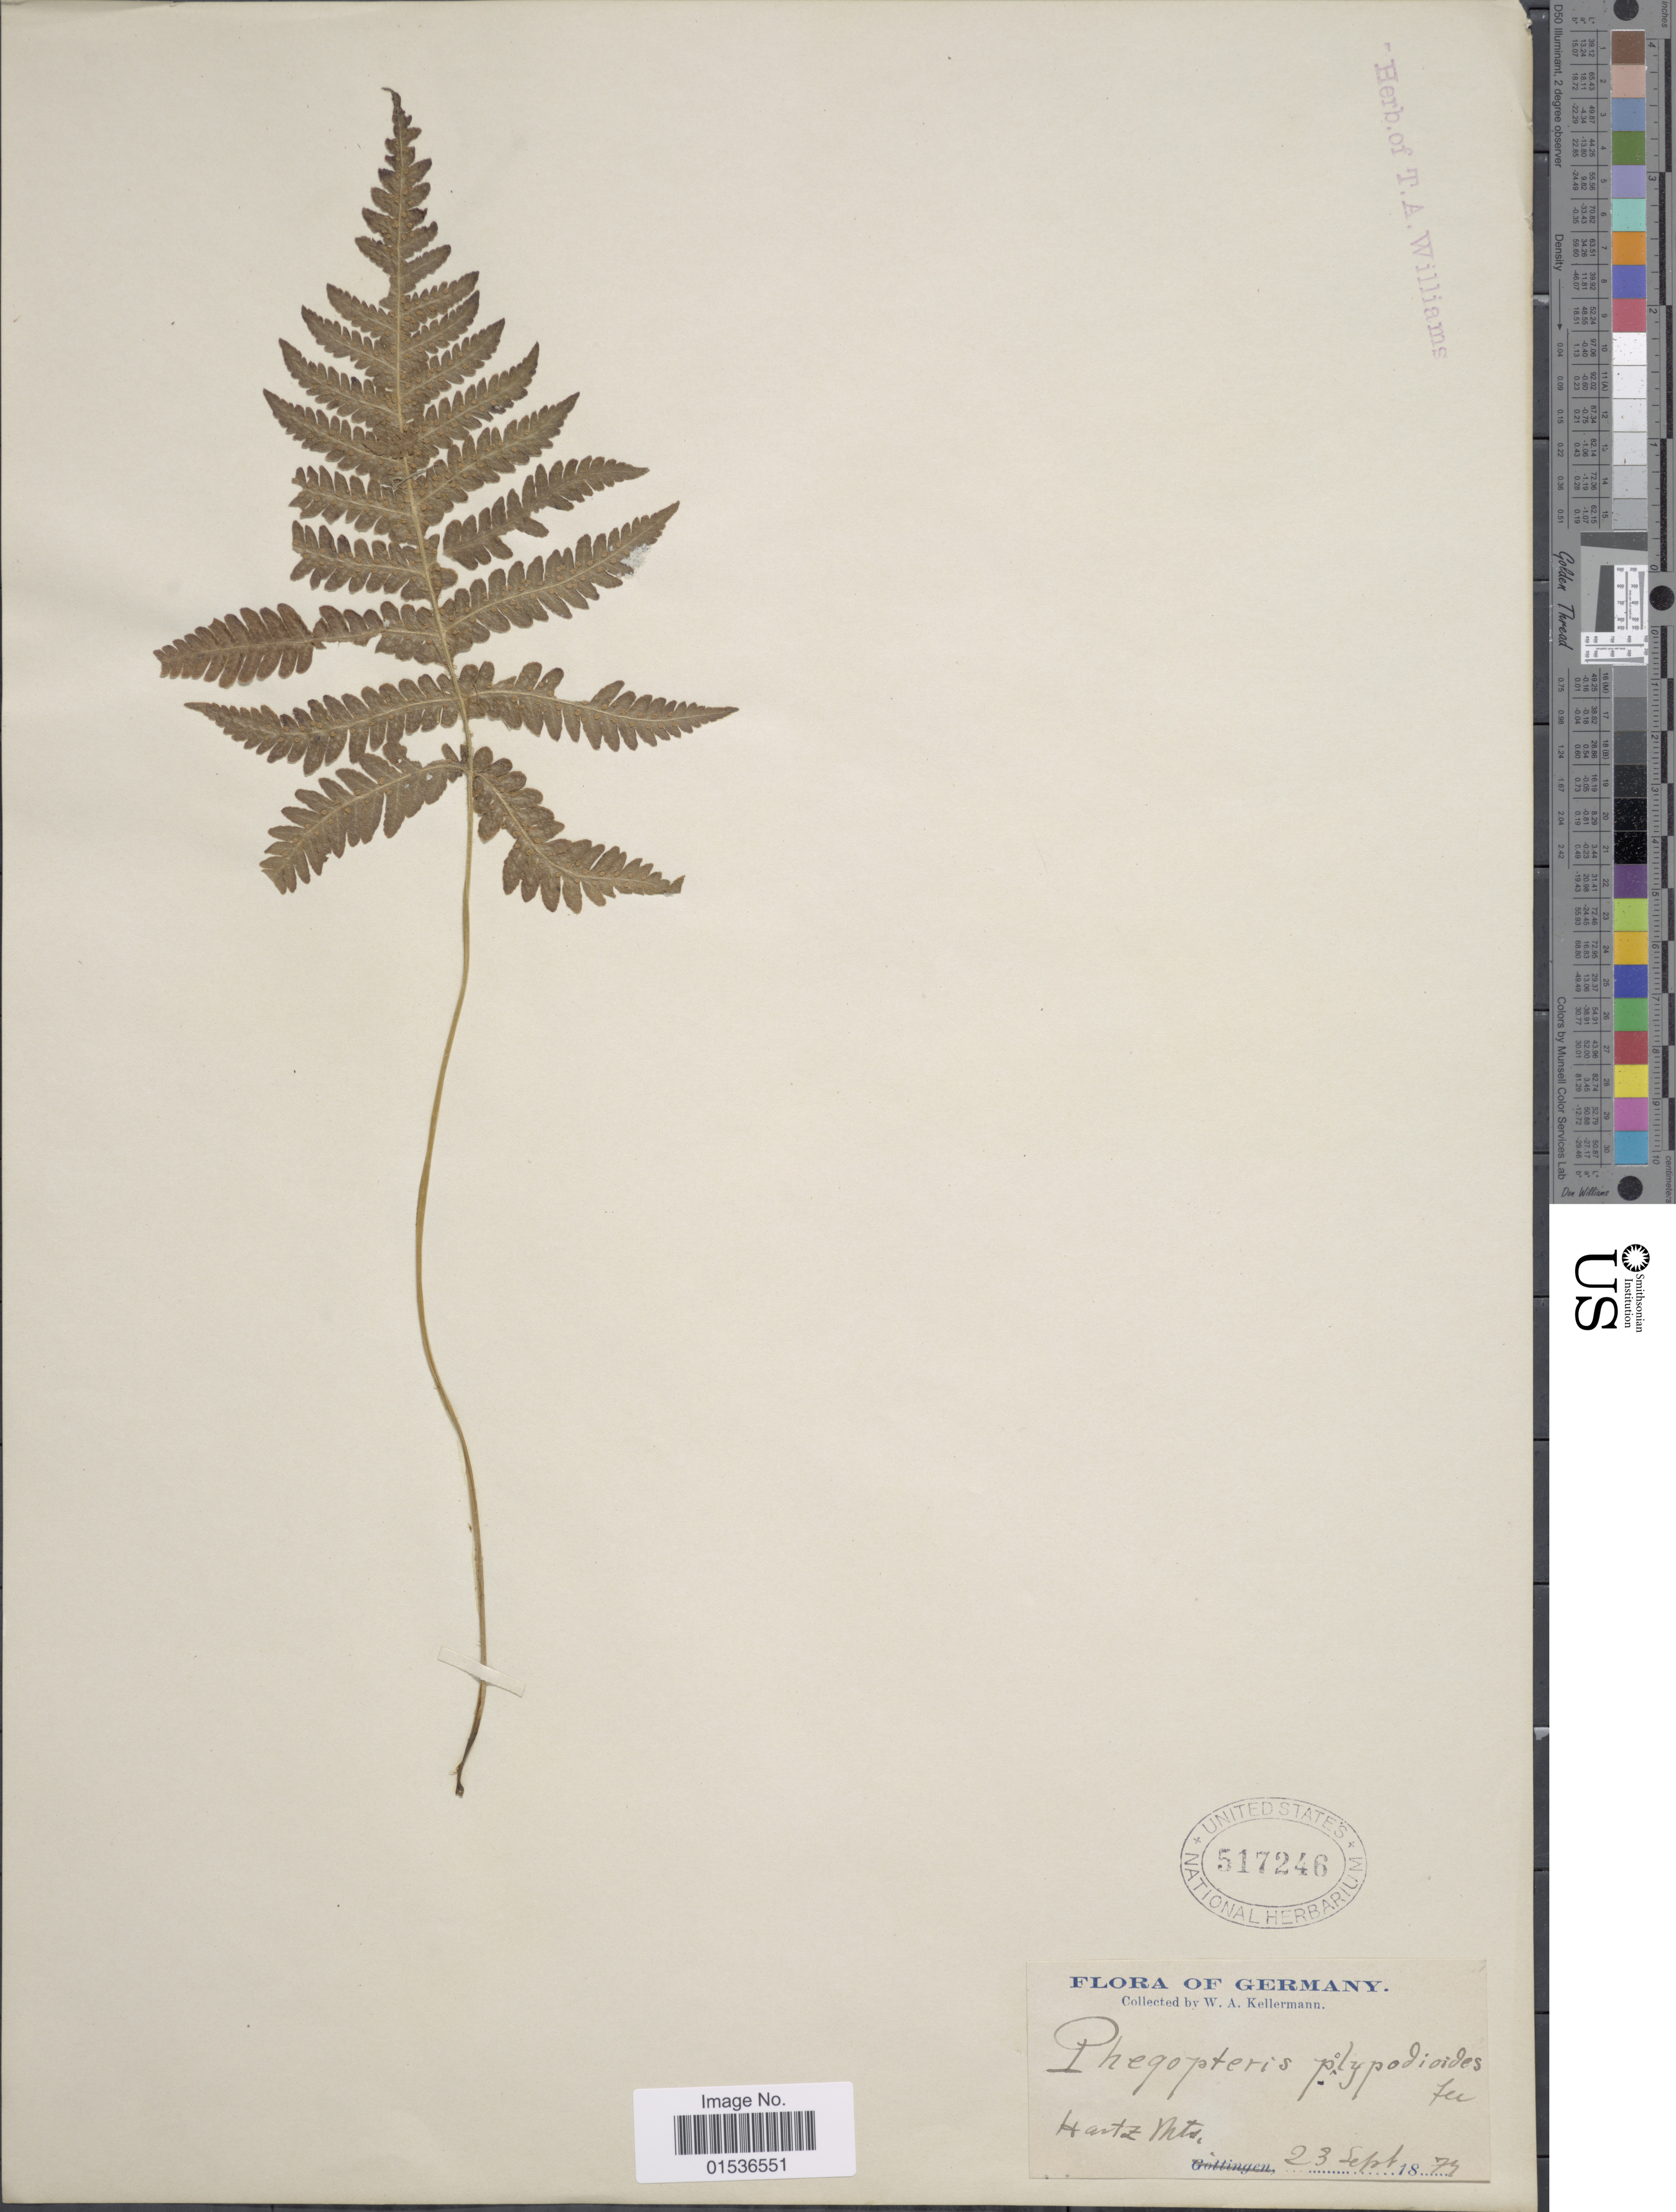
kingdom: Plantae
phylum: Tracheophyta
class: Polypodiopsida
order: Polypodiales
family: Thelypteridaceae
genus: Phegopteris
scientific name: Phegopteris connectilis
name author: (Michx.) Watt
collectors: W. A. Kellermann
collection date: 1874-09-23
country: Germany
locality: Germany, Hartz Mts.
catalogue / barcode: US 517246